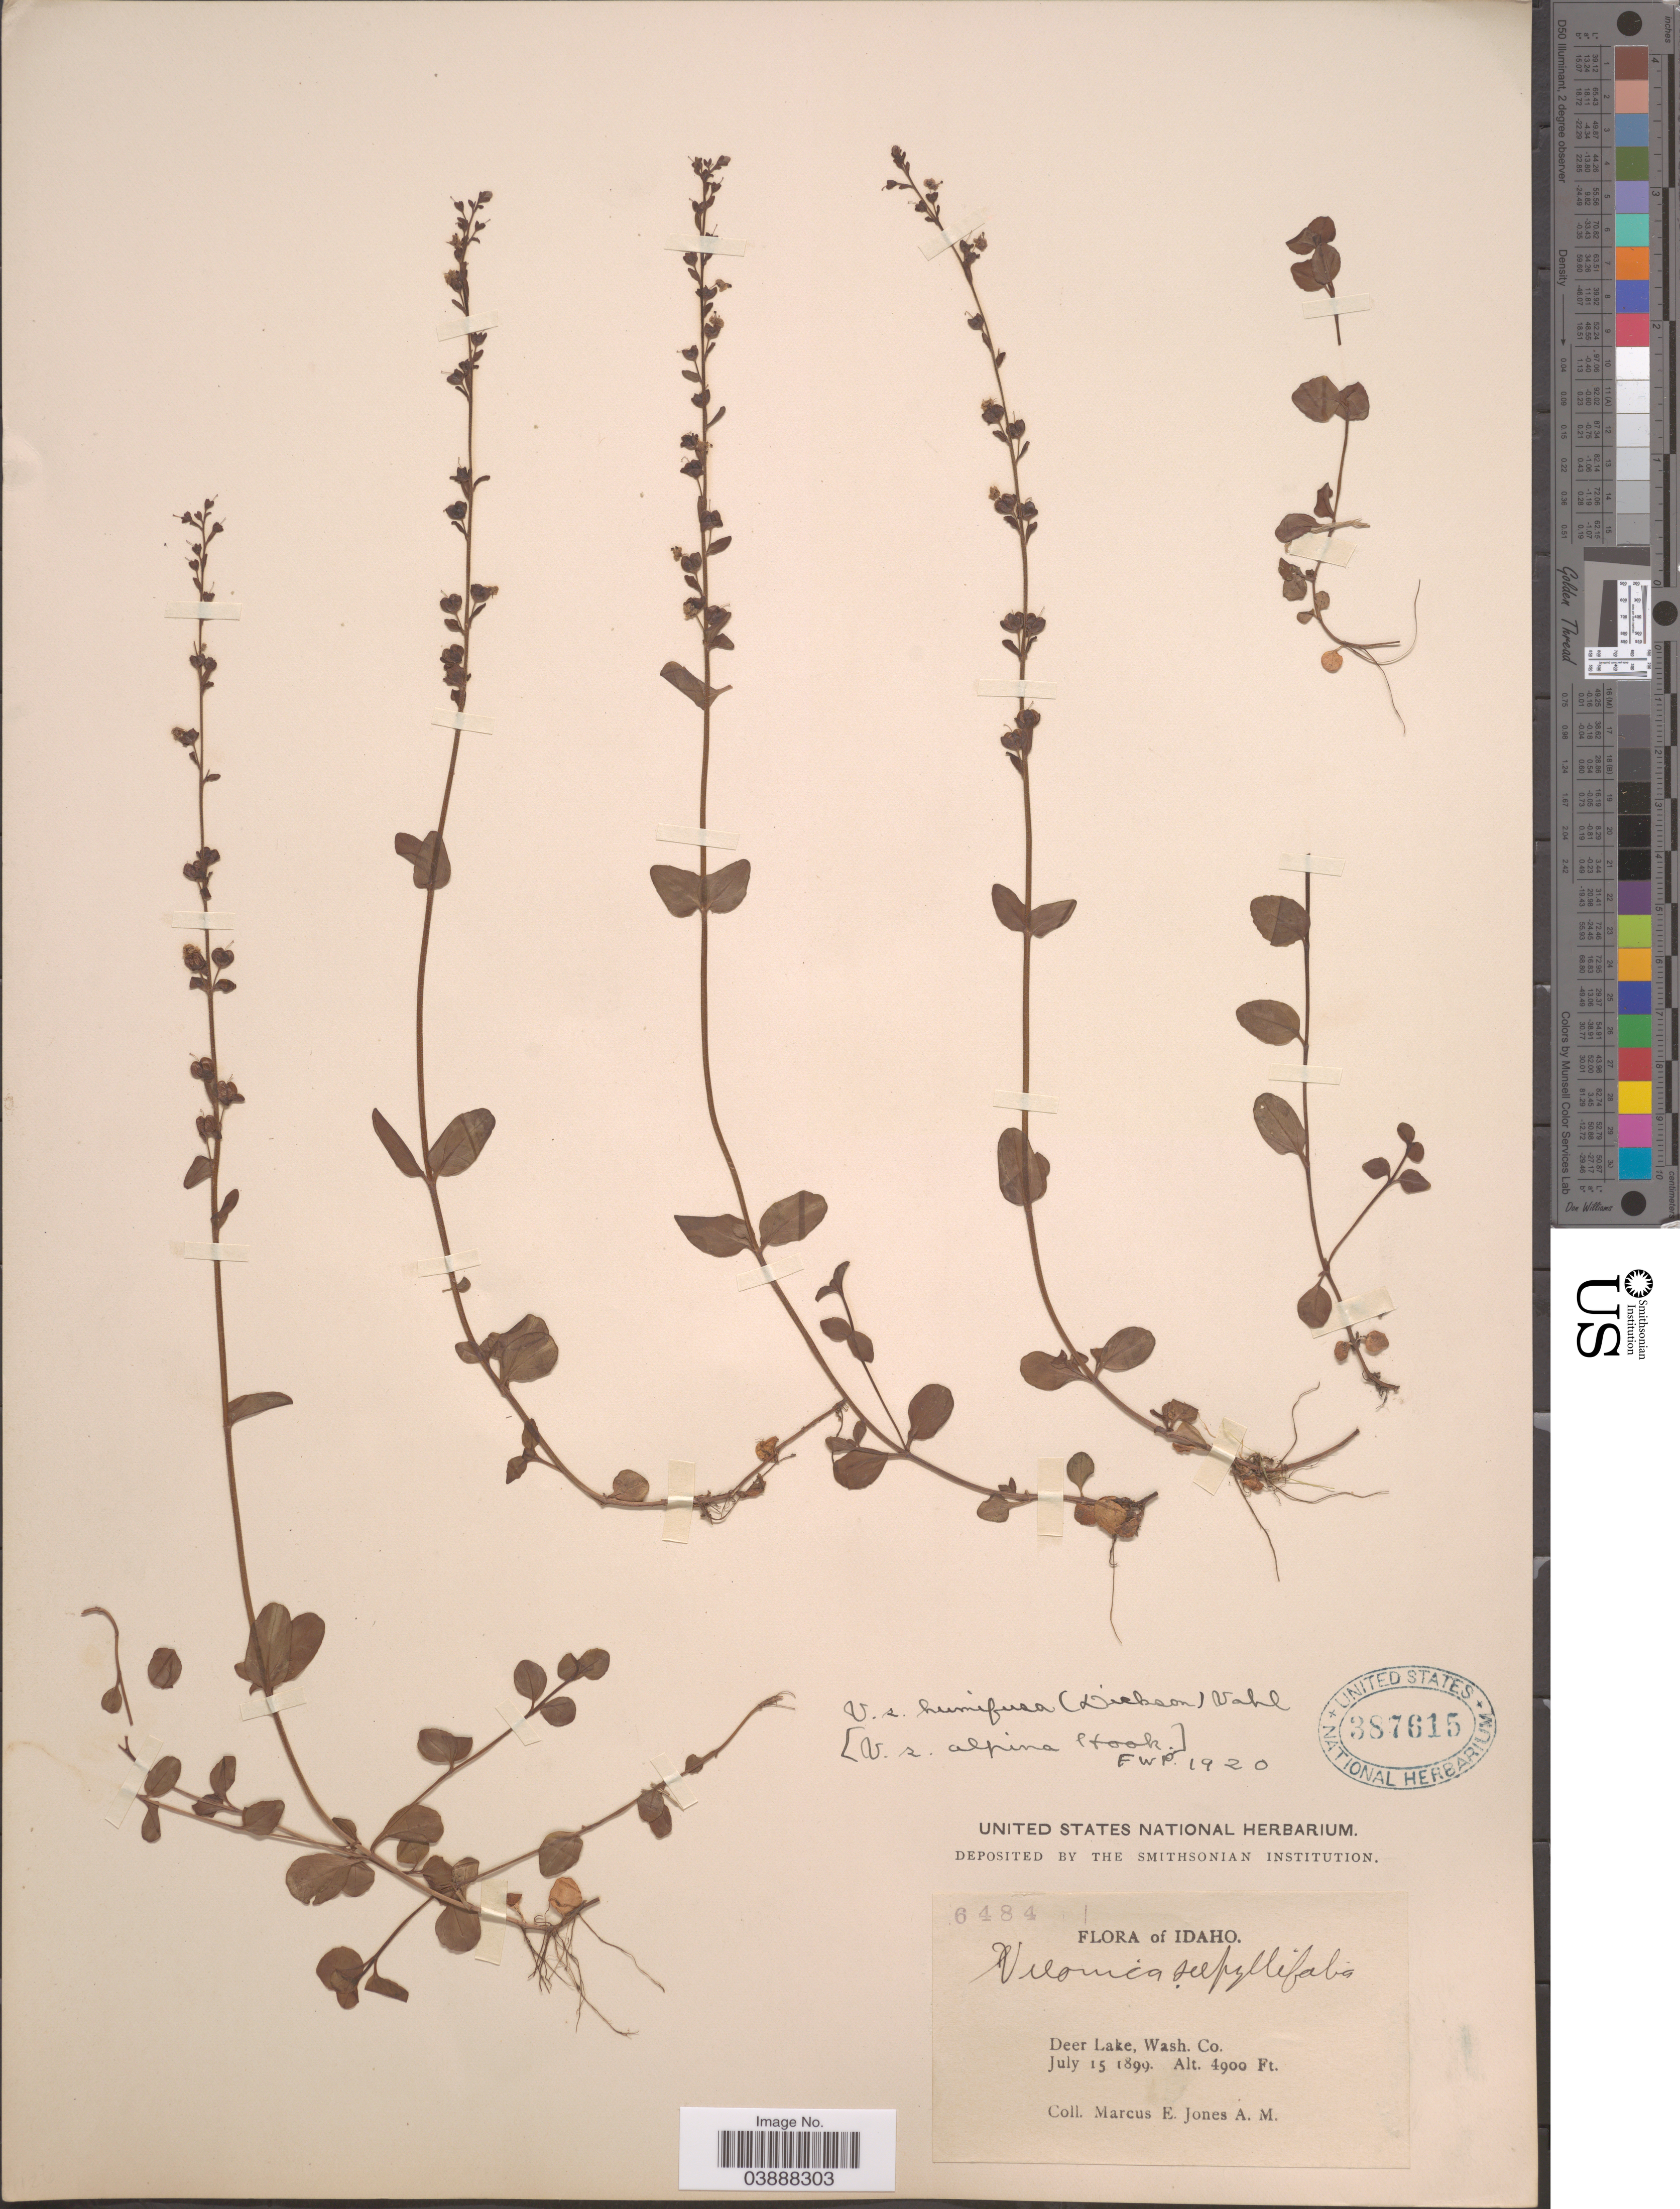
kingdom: Plantae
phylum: Tracheophyta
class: Magnoliopsida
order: Lamiales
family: Plantaginaceae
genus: Veronica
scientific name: Veronica serpyllifolia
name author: L.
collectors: M. E. Jones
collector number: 6484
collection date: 1899-07-15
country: United States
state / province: Idaho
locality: Deer Lake, Wash. Co.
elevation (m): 1494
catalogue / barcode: US 387615